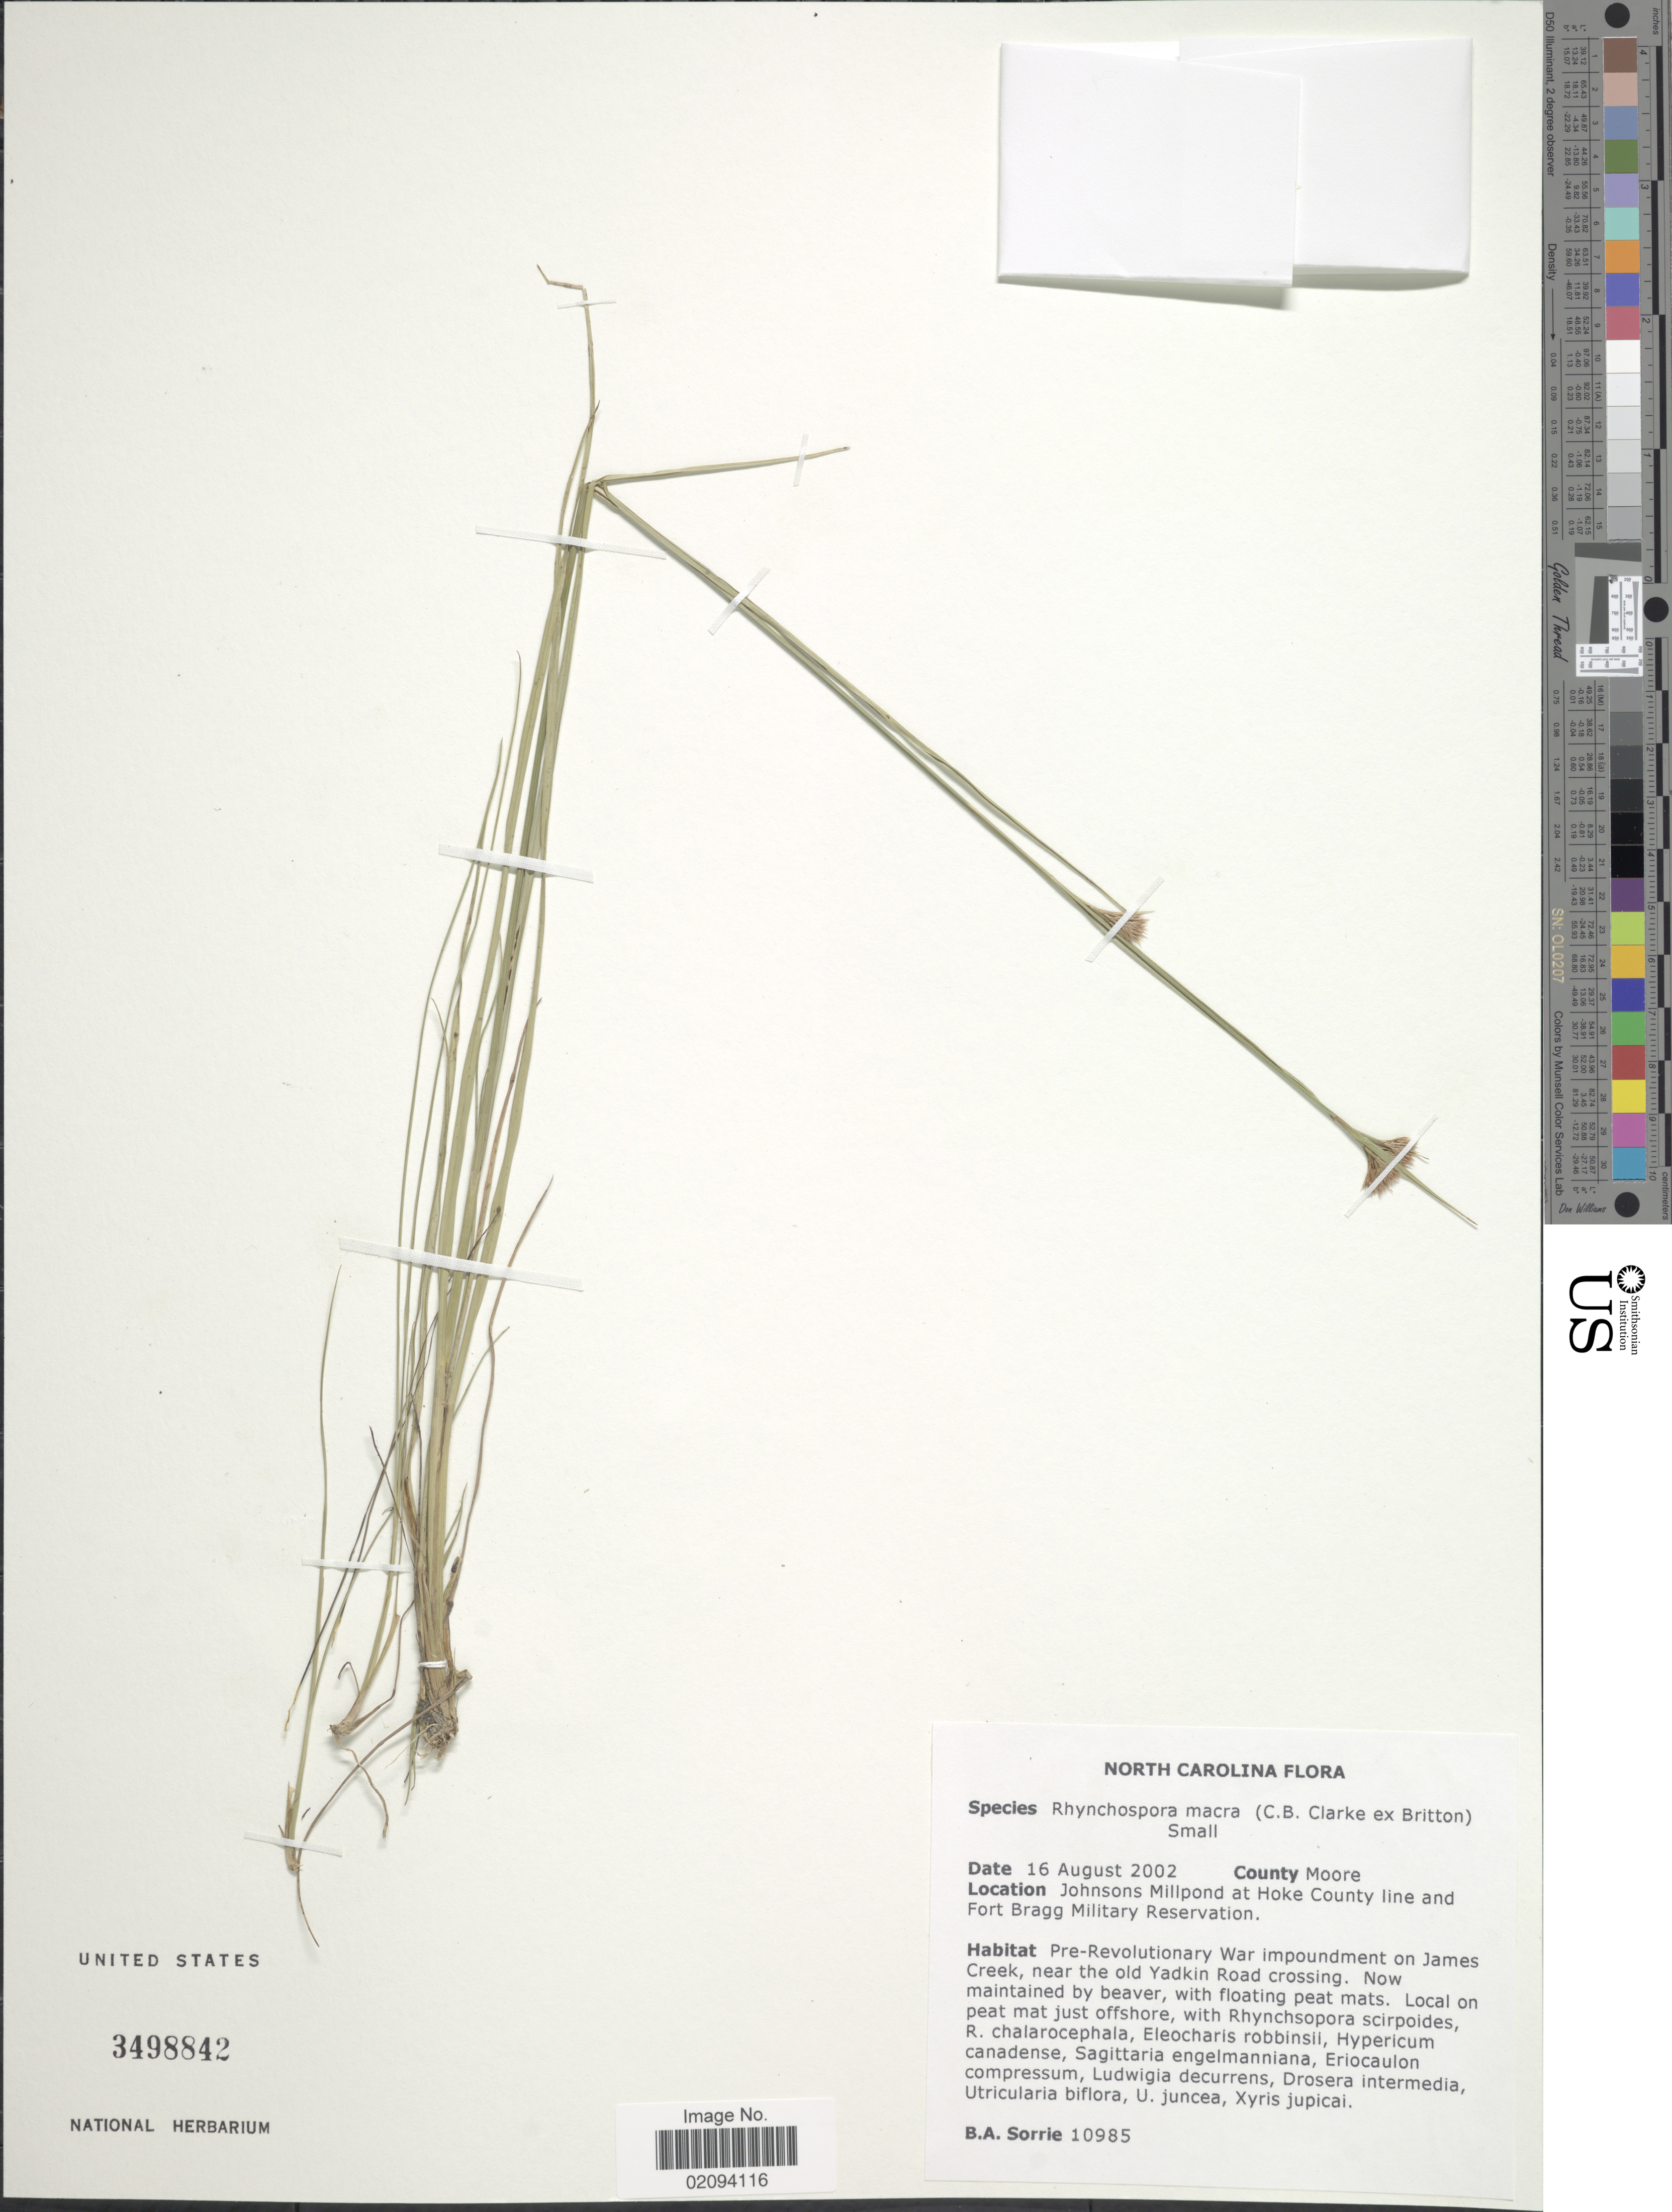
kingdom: Plantae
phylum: Tracheophyta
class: Liliopsida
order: Poales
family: Cyperaceae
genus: Rhynchospora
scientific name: Rhynchospora macra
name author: (C.B. Clarke ex Britton) Small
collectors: B. Sorrie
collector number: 10985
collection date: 2002-08-16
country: United States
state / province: North Carolina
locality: County Moore. Johnsons Millpond at Hoke County line and Fort Bragg Military Reservation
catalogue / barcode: US 3498842